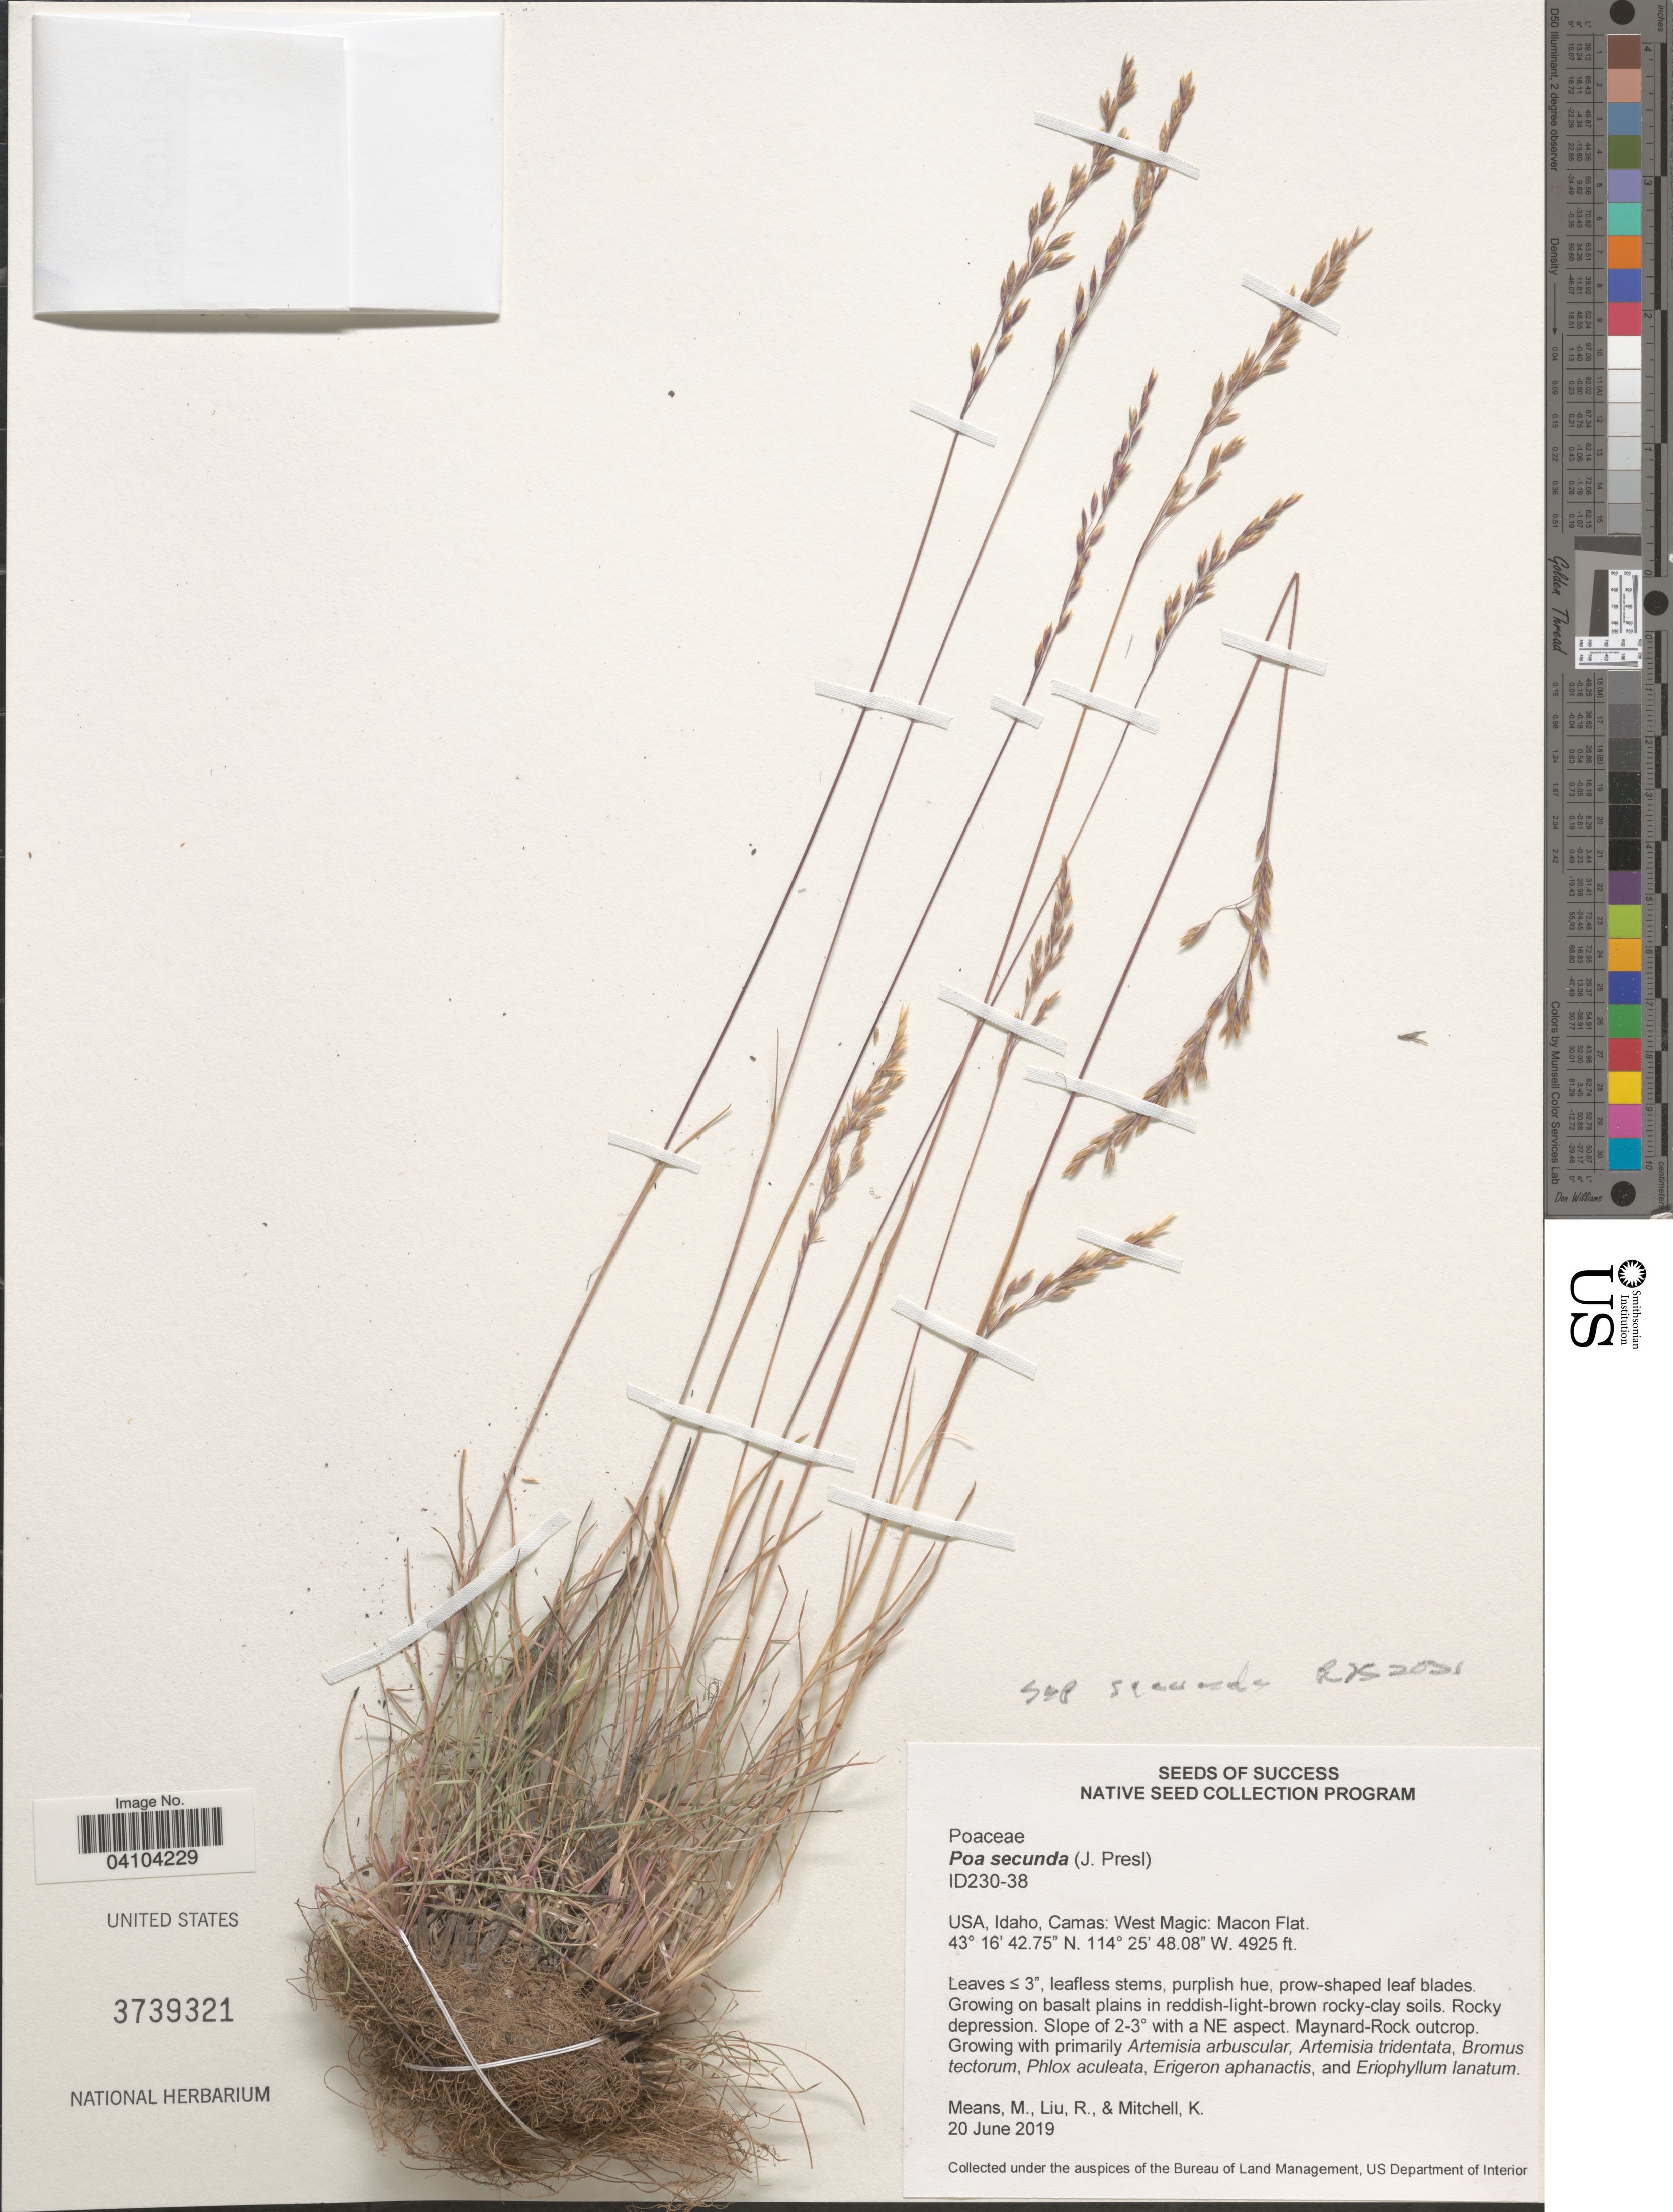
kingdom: Plantae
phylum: Tracheophyta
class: Liliopsida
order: Poales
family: Poaceae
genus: Poa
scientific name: Poa secunda subsp. secunda var. secunda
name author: J. Presl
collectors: M. Means, R. Liu & K. Mitchell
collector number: ID230-38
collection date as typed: Transcribed d/m/y: 20/6/2019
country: United States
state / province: Idaho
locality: Camas: West Magic: Macon Flat.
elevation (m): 1501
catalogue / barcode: US 3739321